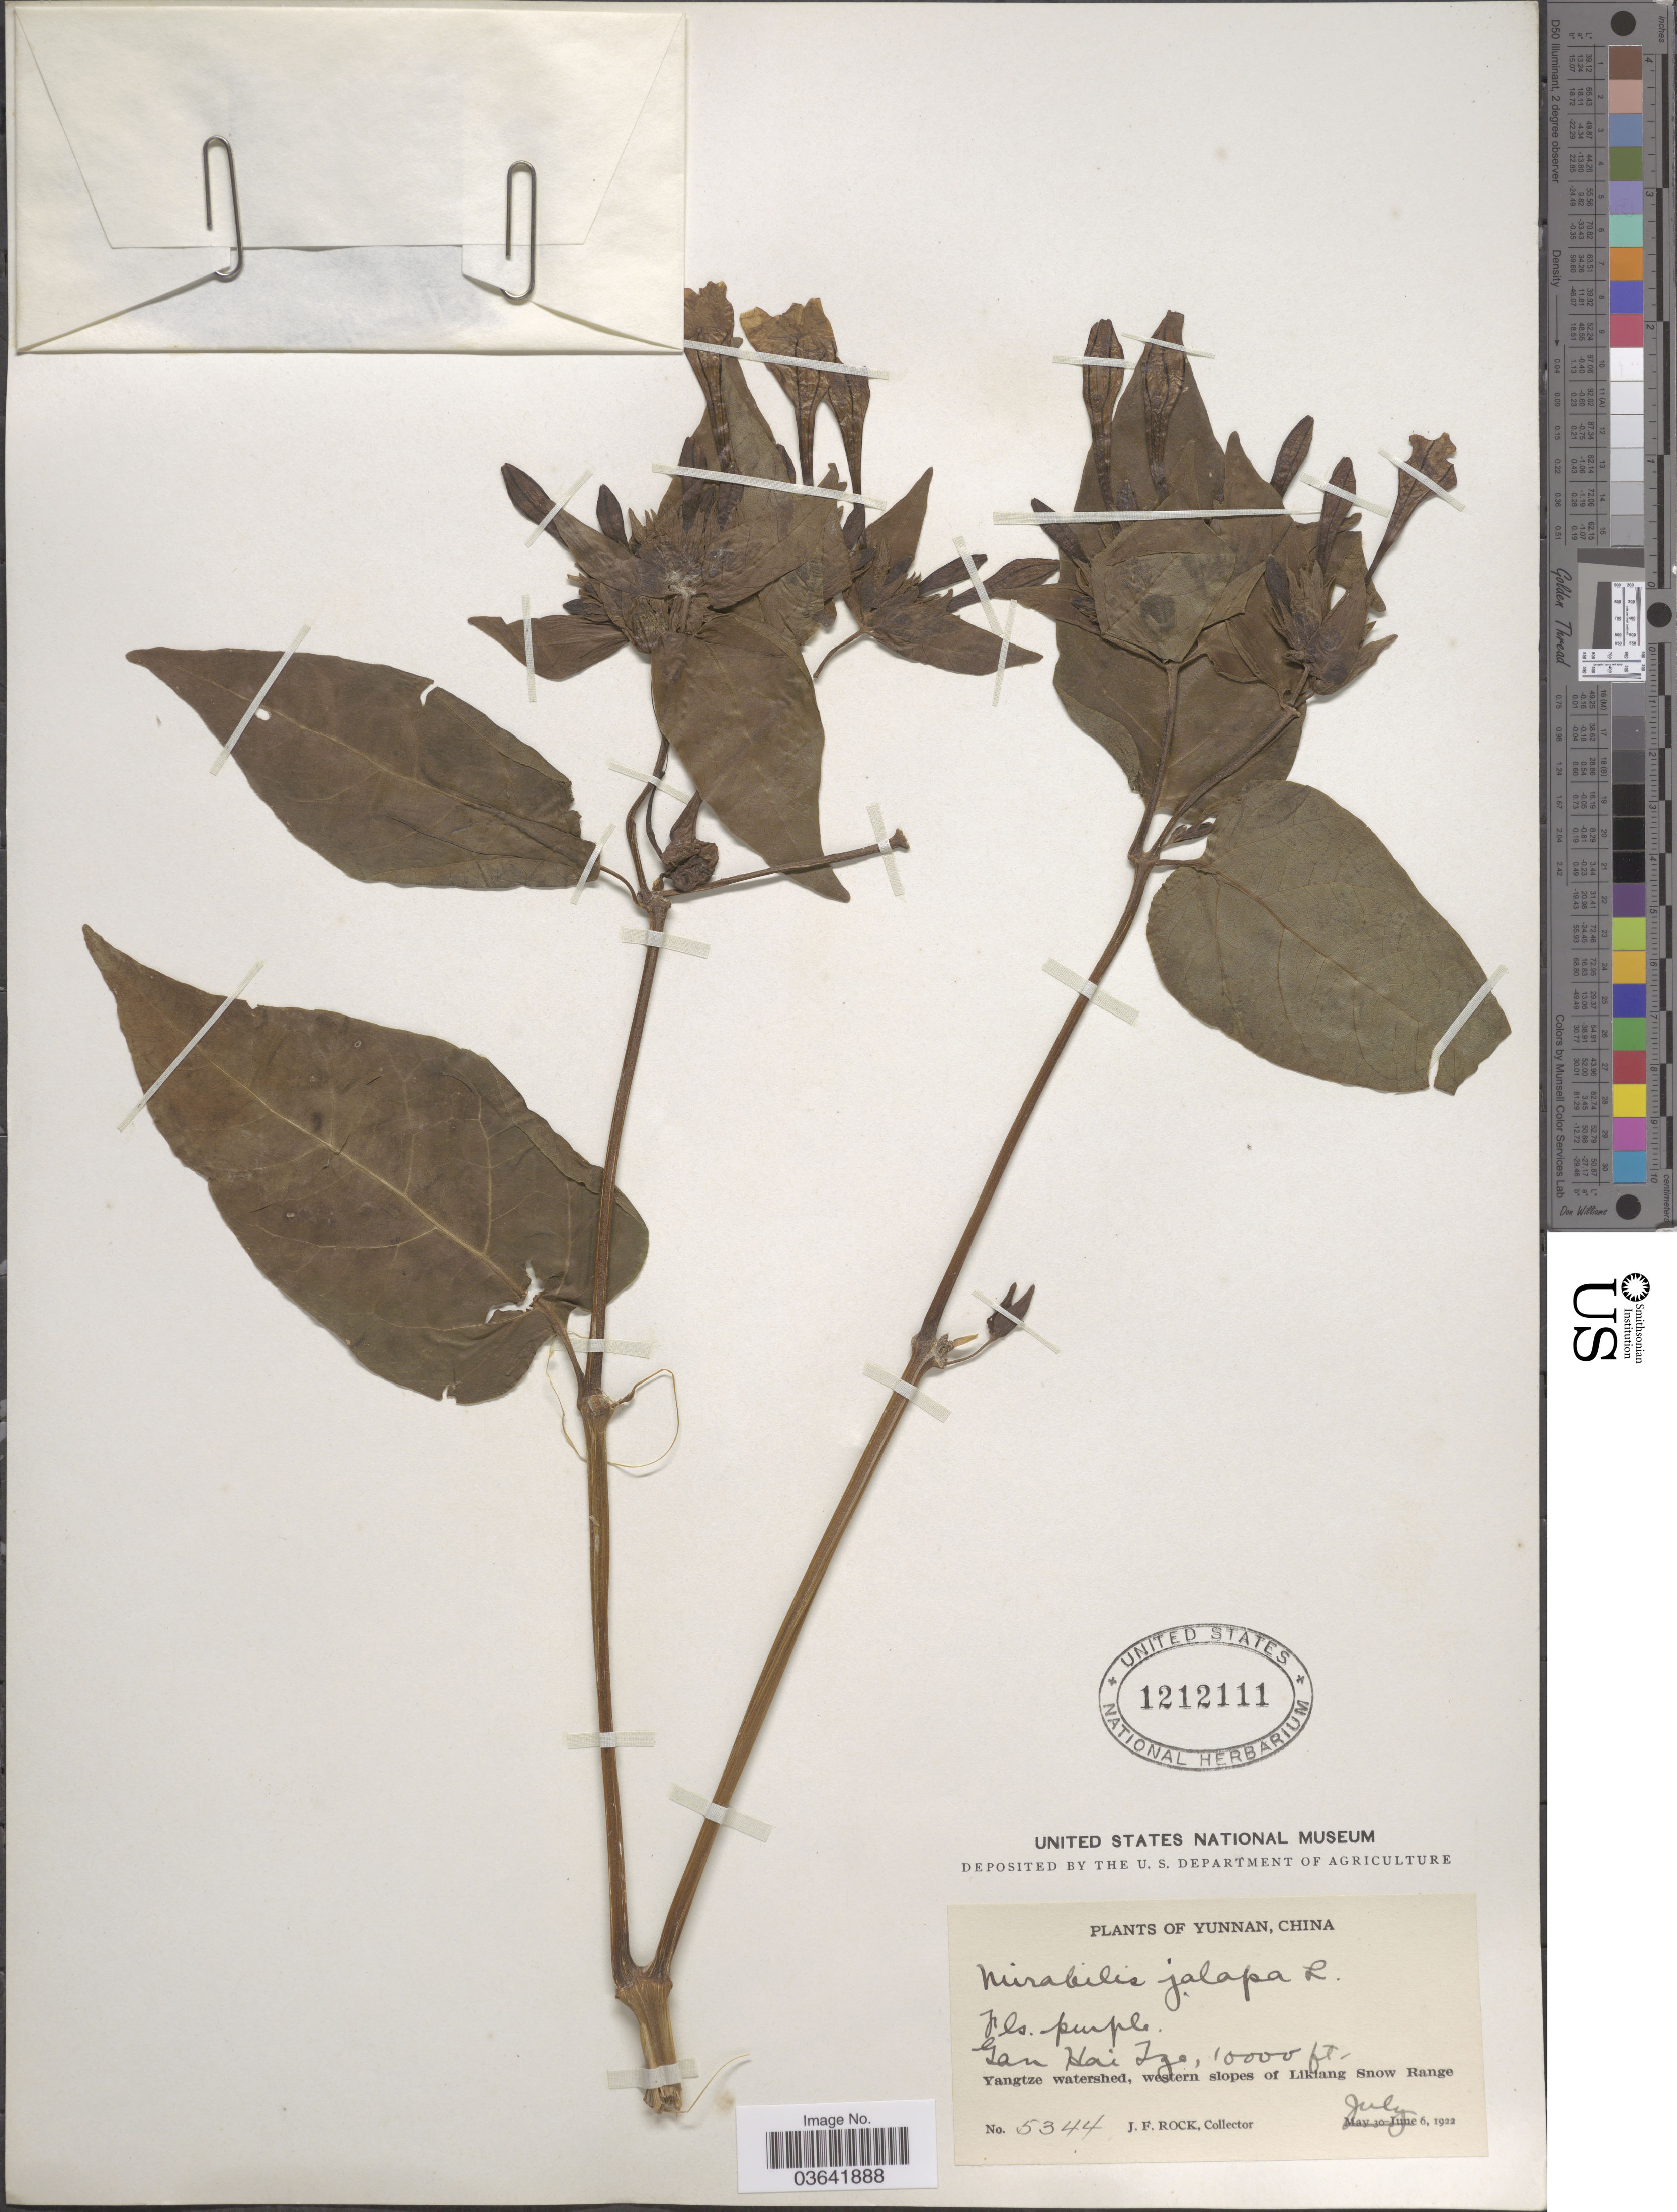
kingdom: Plantae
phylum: Tracheophyta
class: Magnoliopsida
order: Caryophyllales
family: Nyctaginaceae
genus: Mirabilis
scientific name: Mirabilis jalapa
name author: L.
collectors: J. Rock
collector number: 5344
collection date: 1922-07-06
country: China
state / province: Yunnan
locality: Gan Hai Tze. Yangtze watershed, western slopes of Likiang Snow Range.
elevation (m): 3048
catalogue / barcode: US 1212111